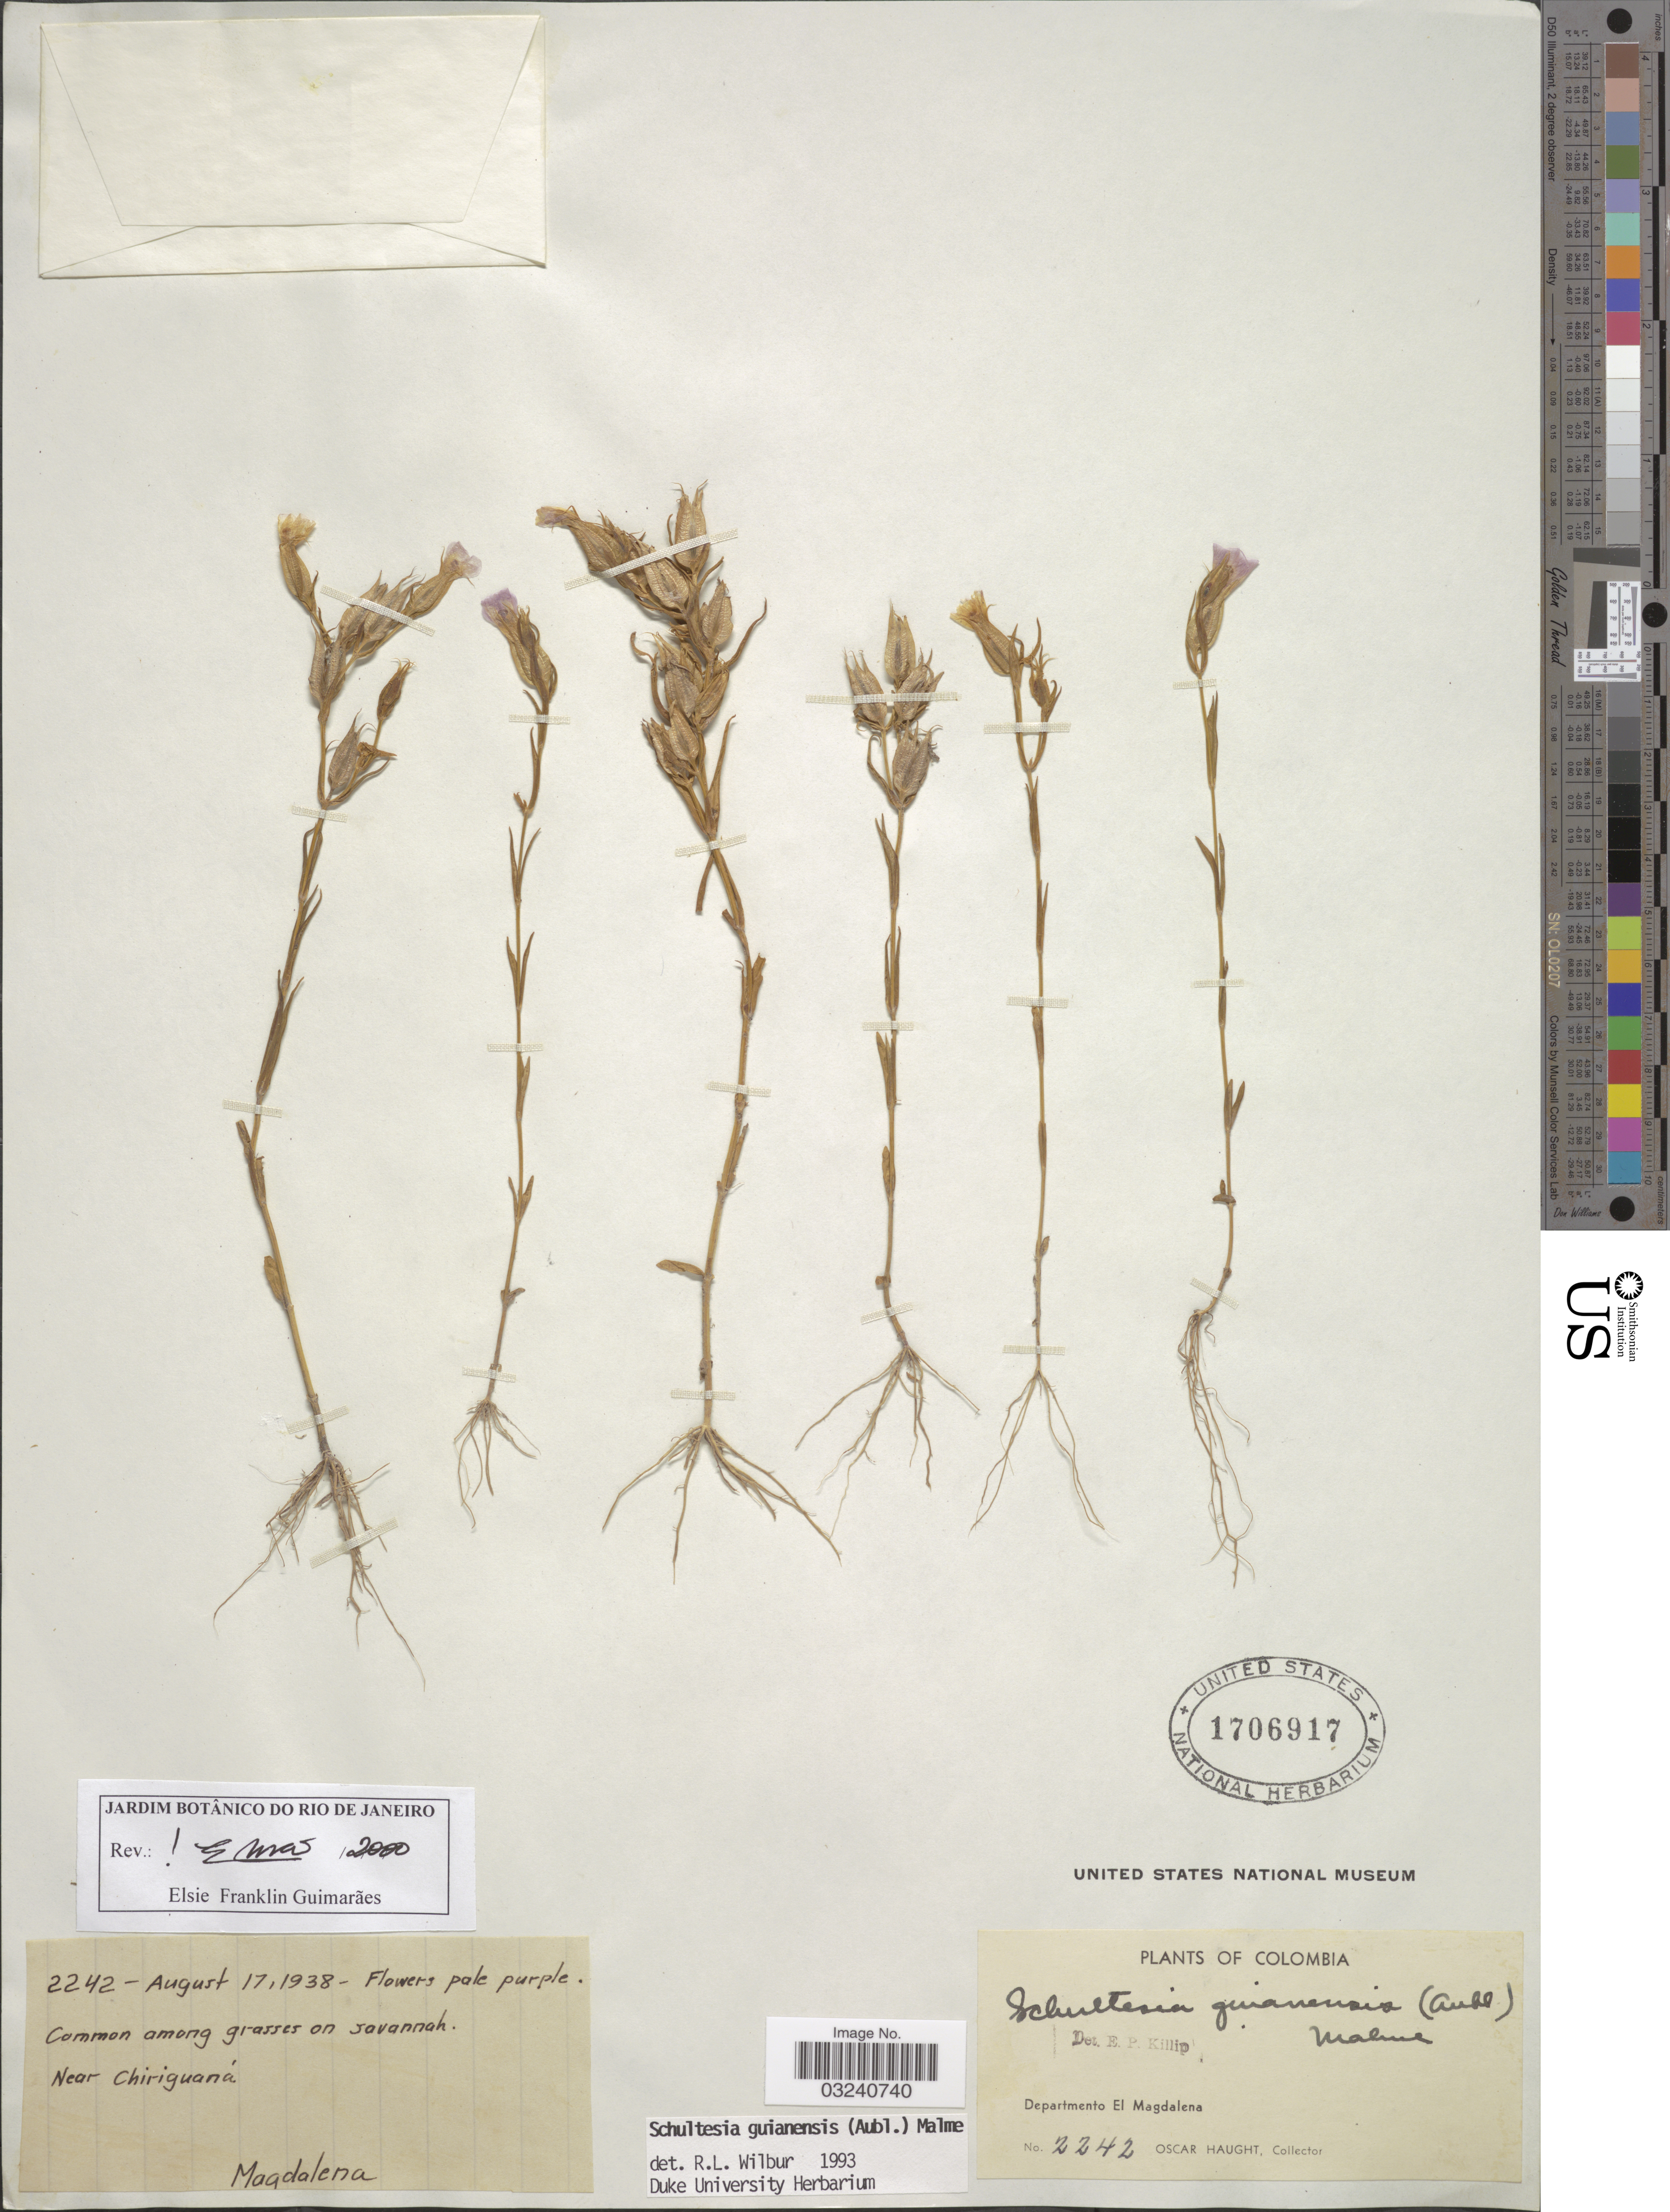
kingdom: Plantae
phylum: Tracheophyta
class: Magnoliopsida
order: Gentianales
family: Gentianaceae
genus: Schultesia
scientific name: Schultesia guianensis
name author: (Aubl.) Malme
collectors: O. Haught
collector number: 2242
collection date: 1938-08-17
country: Colombia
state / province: Magdalena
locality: Departmento El Magdalena. Near Chiriguaná.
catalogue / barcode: US 1706917